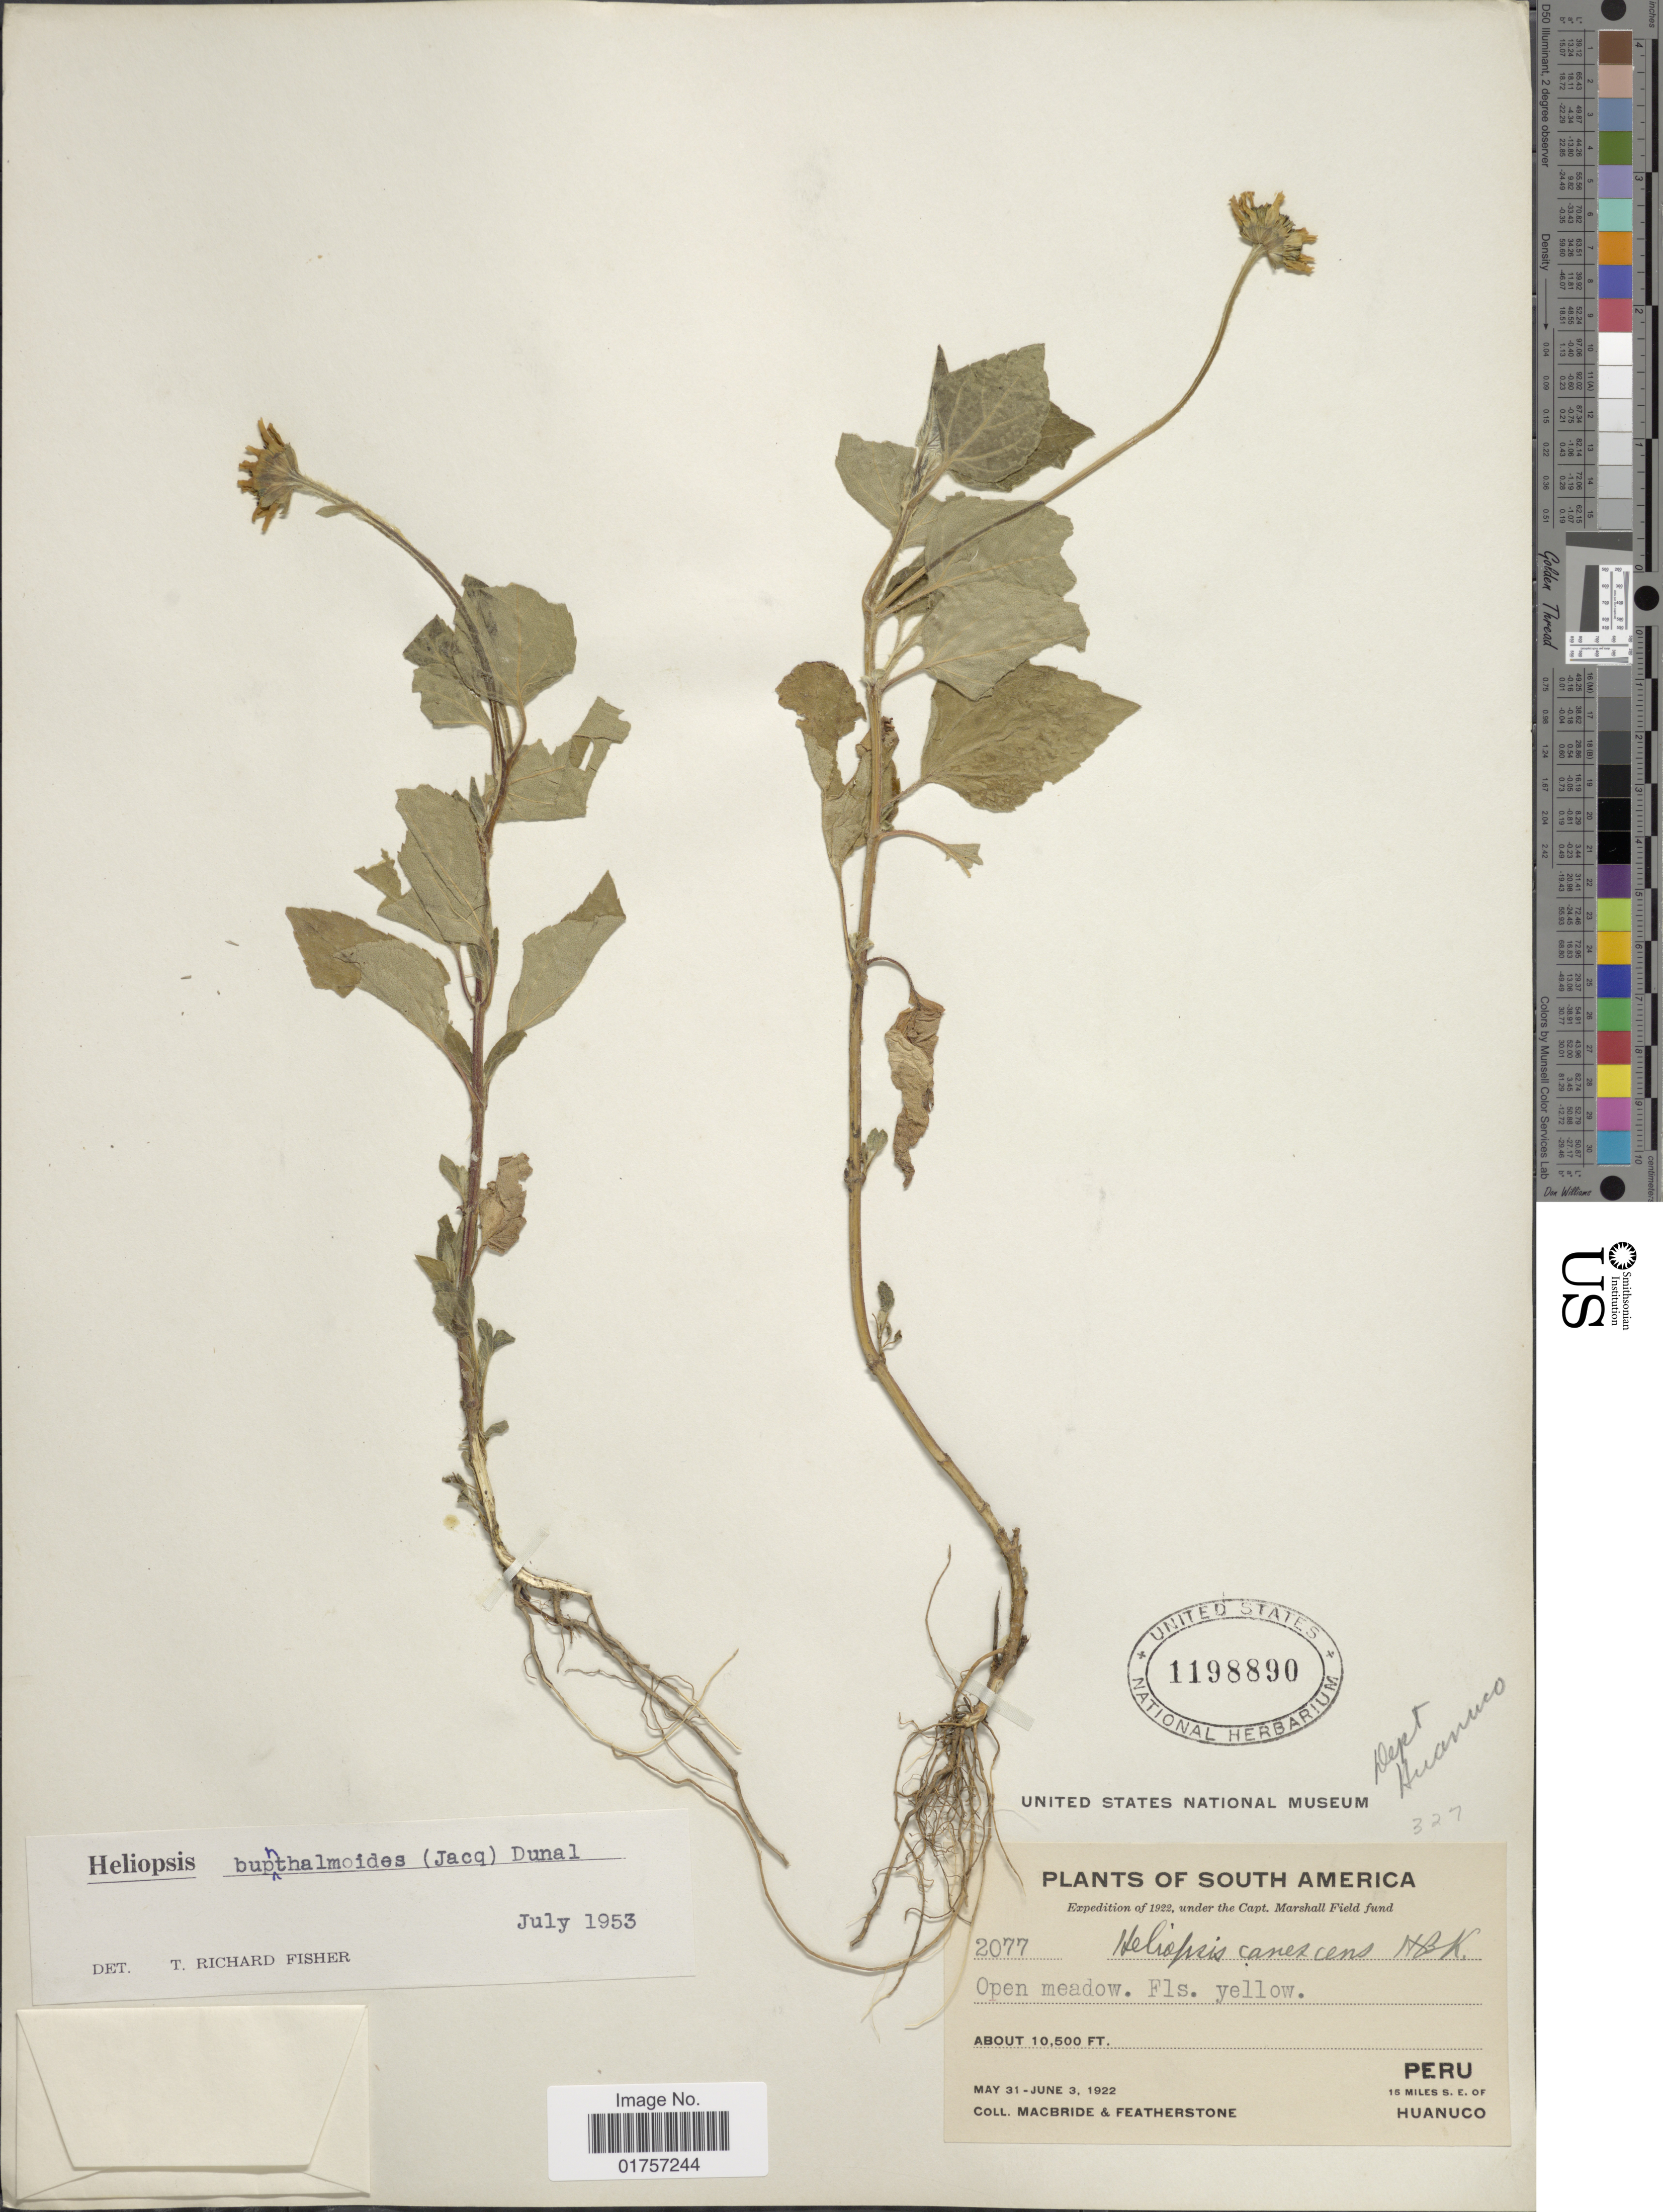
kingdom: Plantae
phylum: Tracheophyta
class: Magnoliopsida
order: Asterales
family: Asteraceae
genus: Heliopsis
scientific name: Heliopsis buphthalmoides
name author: (Jacq.) Dunal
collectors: Macbride, -- & -. Featherstone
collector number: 2077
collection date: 1922-05-31/1922-06-03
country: Peru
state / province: Huánuco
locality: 15 miles SE of Huanuco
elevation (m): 3200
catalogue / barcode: US 1198890